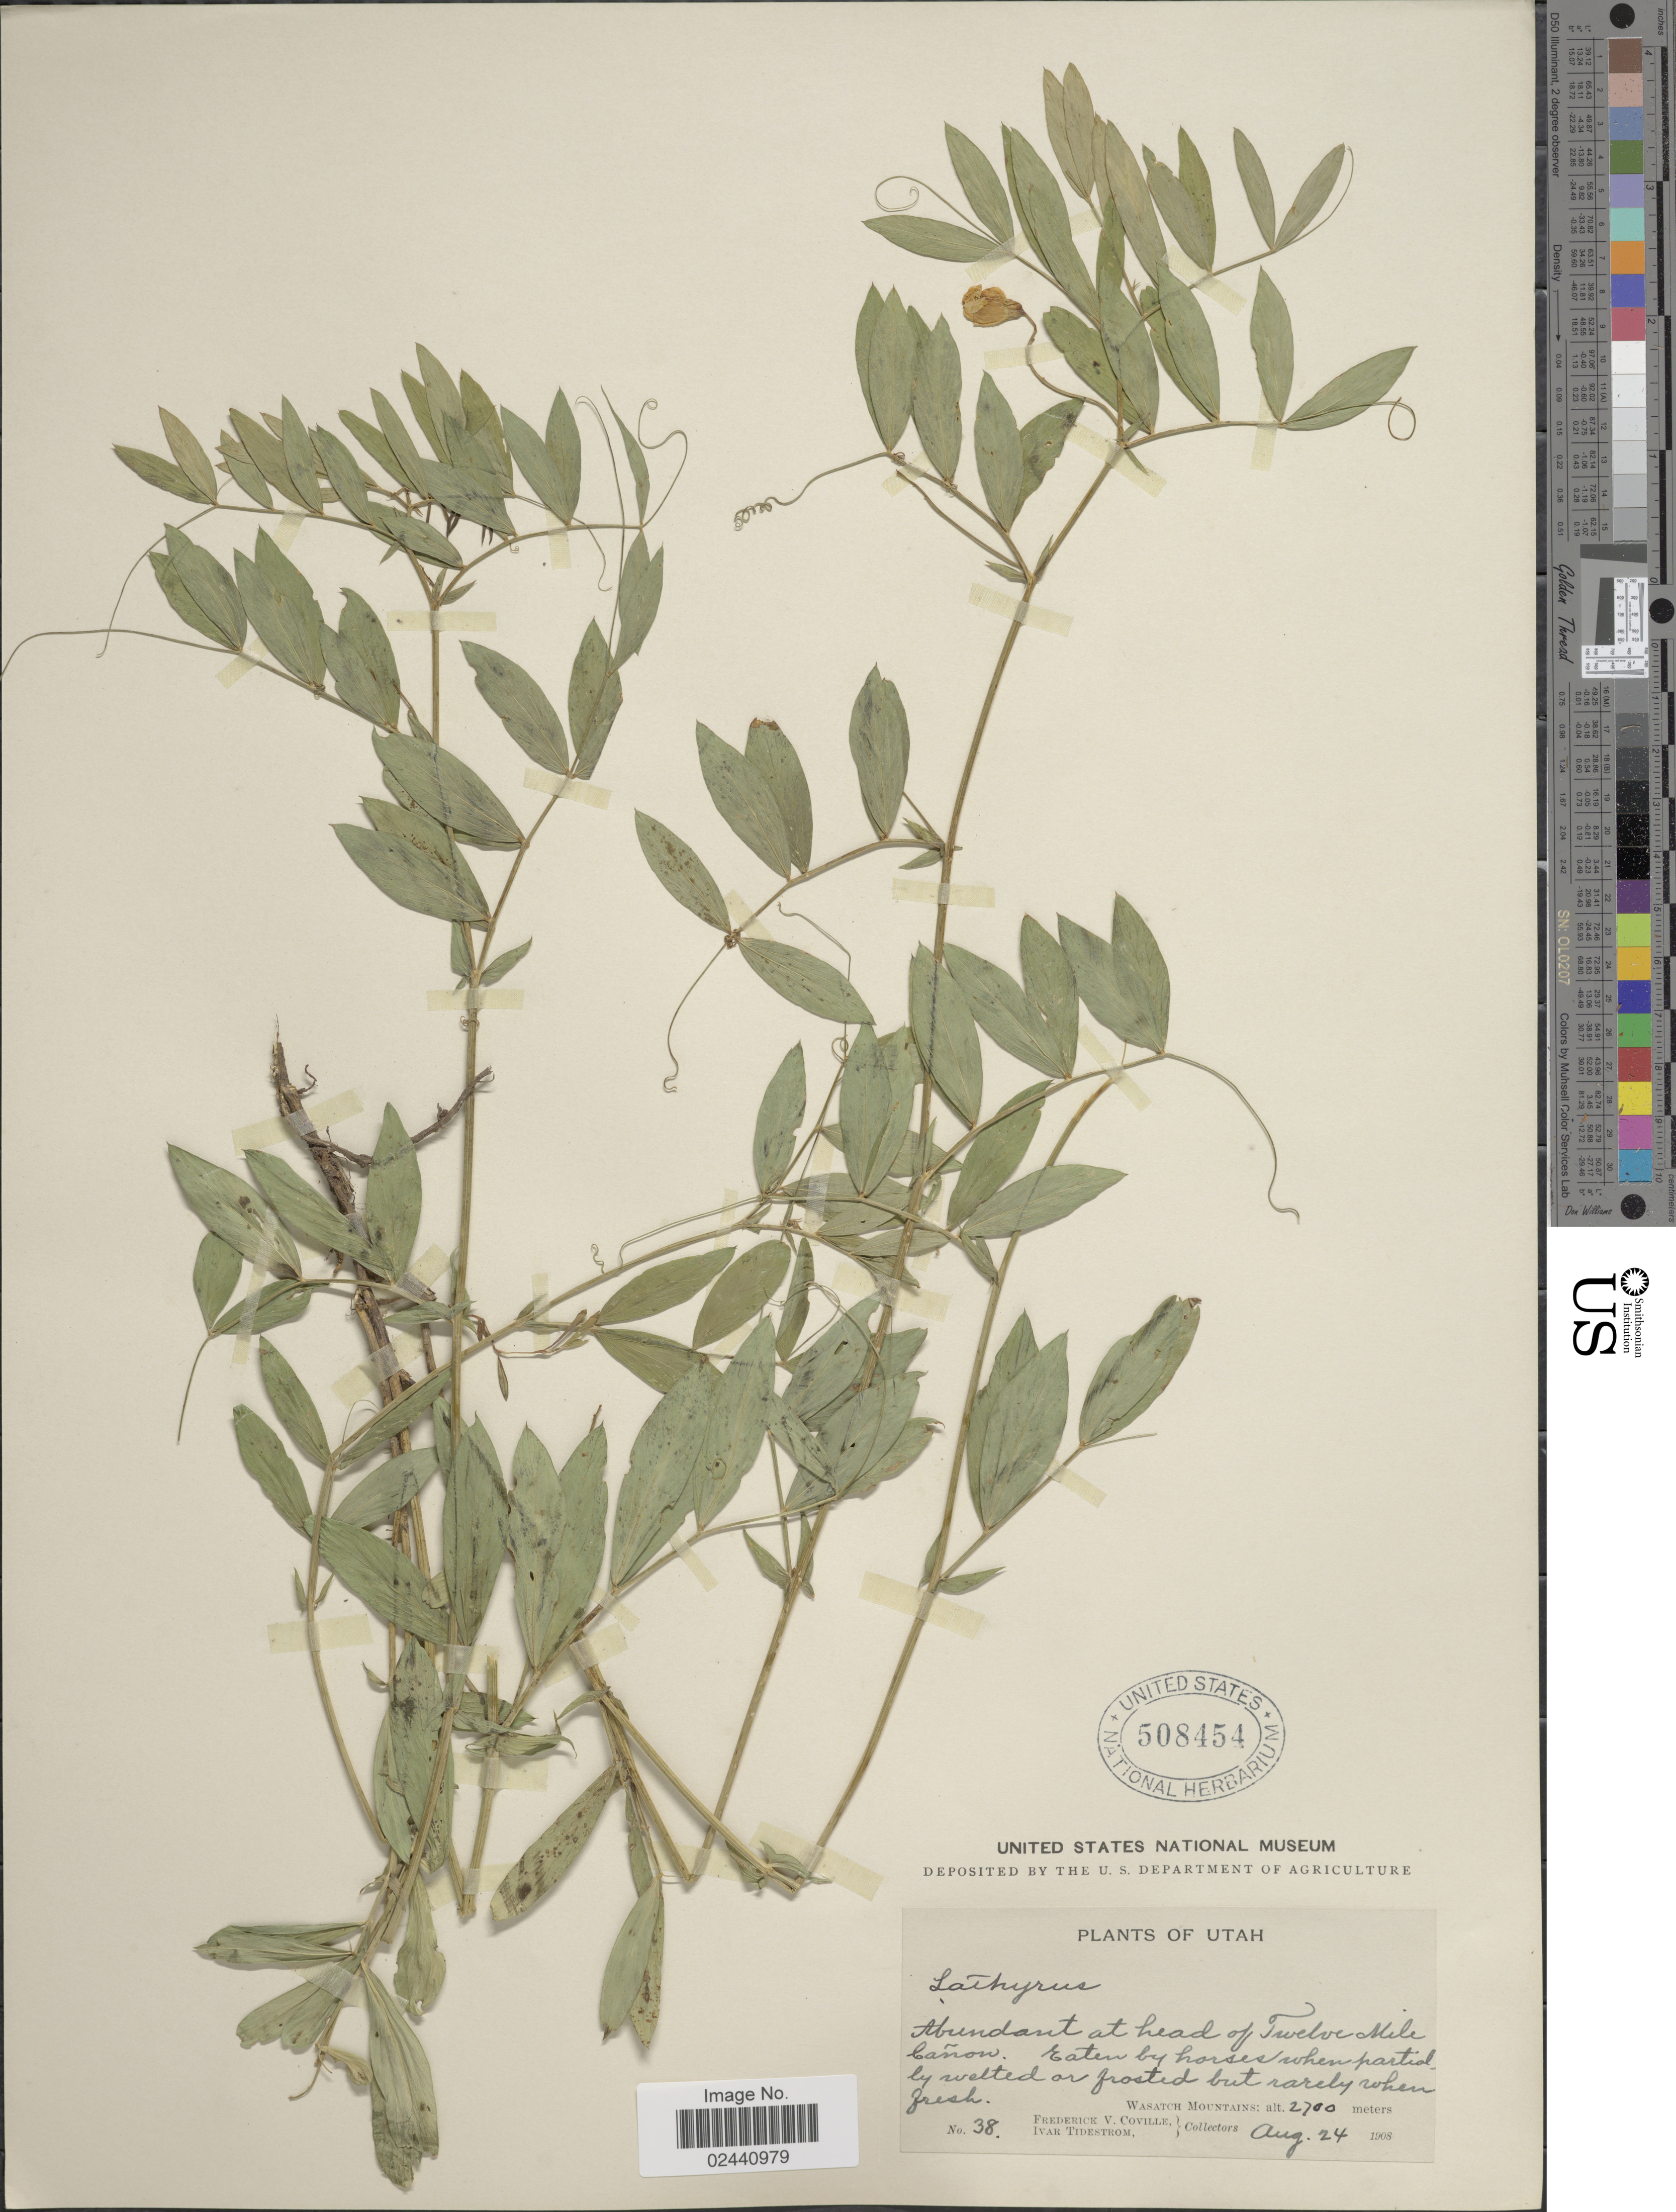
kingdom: Plantae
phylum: Tracheophyta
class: Magnoliopsida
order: Fabales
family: Fabaceae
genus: Lathyrus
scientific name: Lathyrus leucanthus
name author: Rydb.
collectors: F. V. Coville & I. F. Tidestrom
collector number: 38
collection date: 1908-08-24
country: United States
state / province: Utah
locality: At head of Twelve Mile Canon. Wasatch Mountains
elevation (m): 2700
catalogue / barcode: US 508454